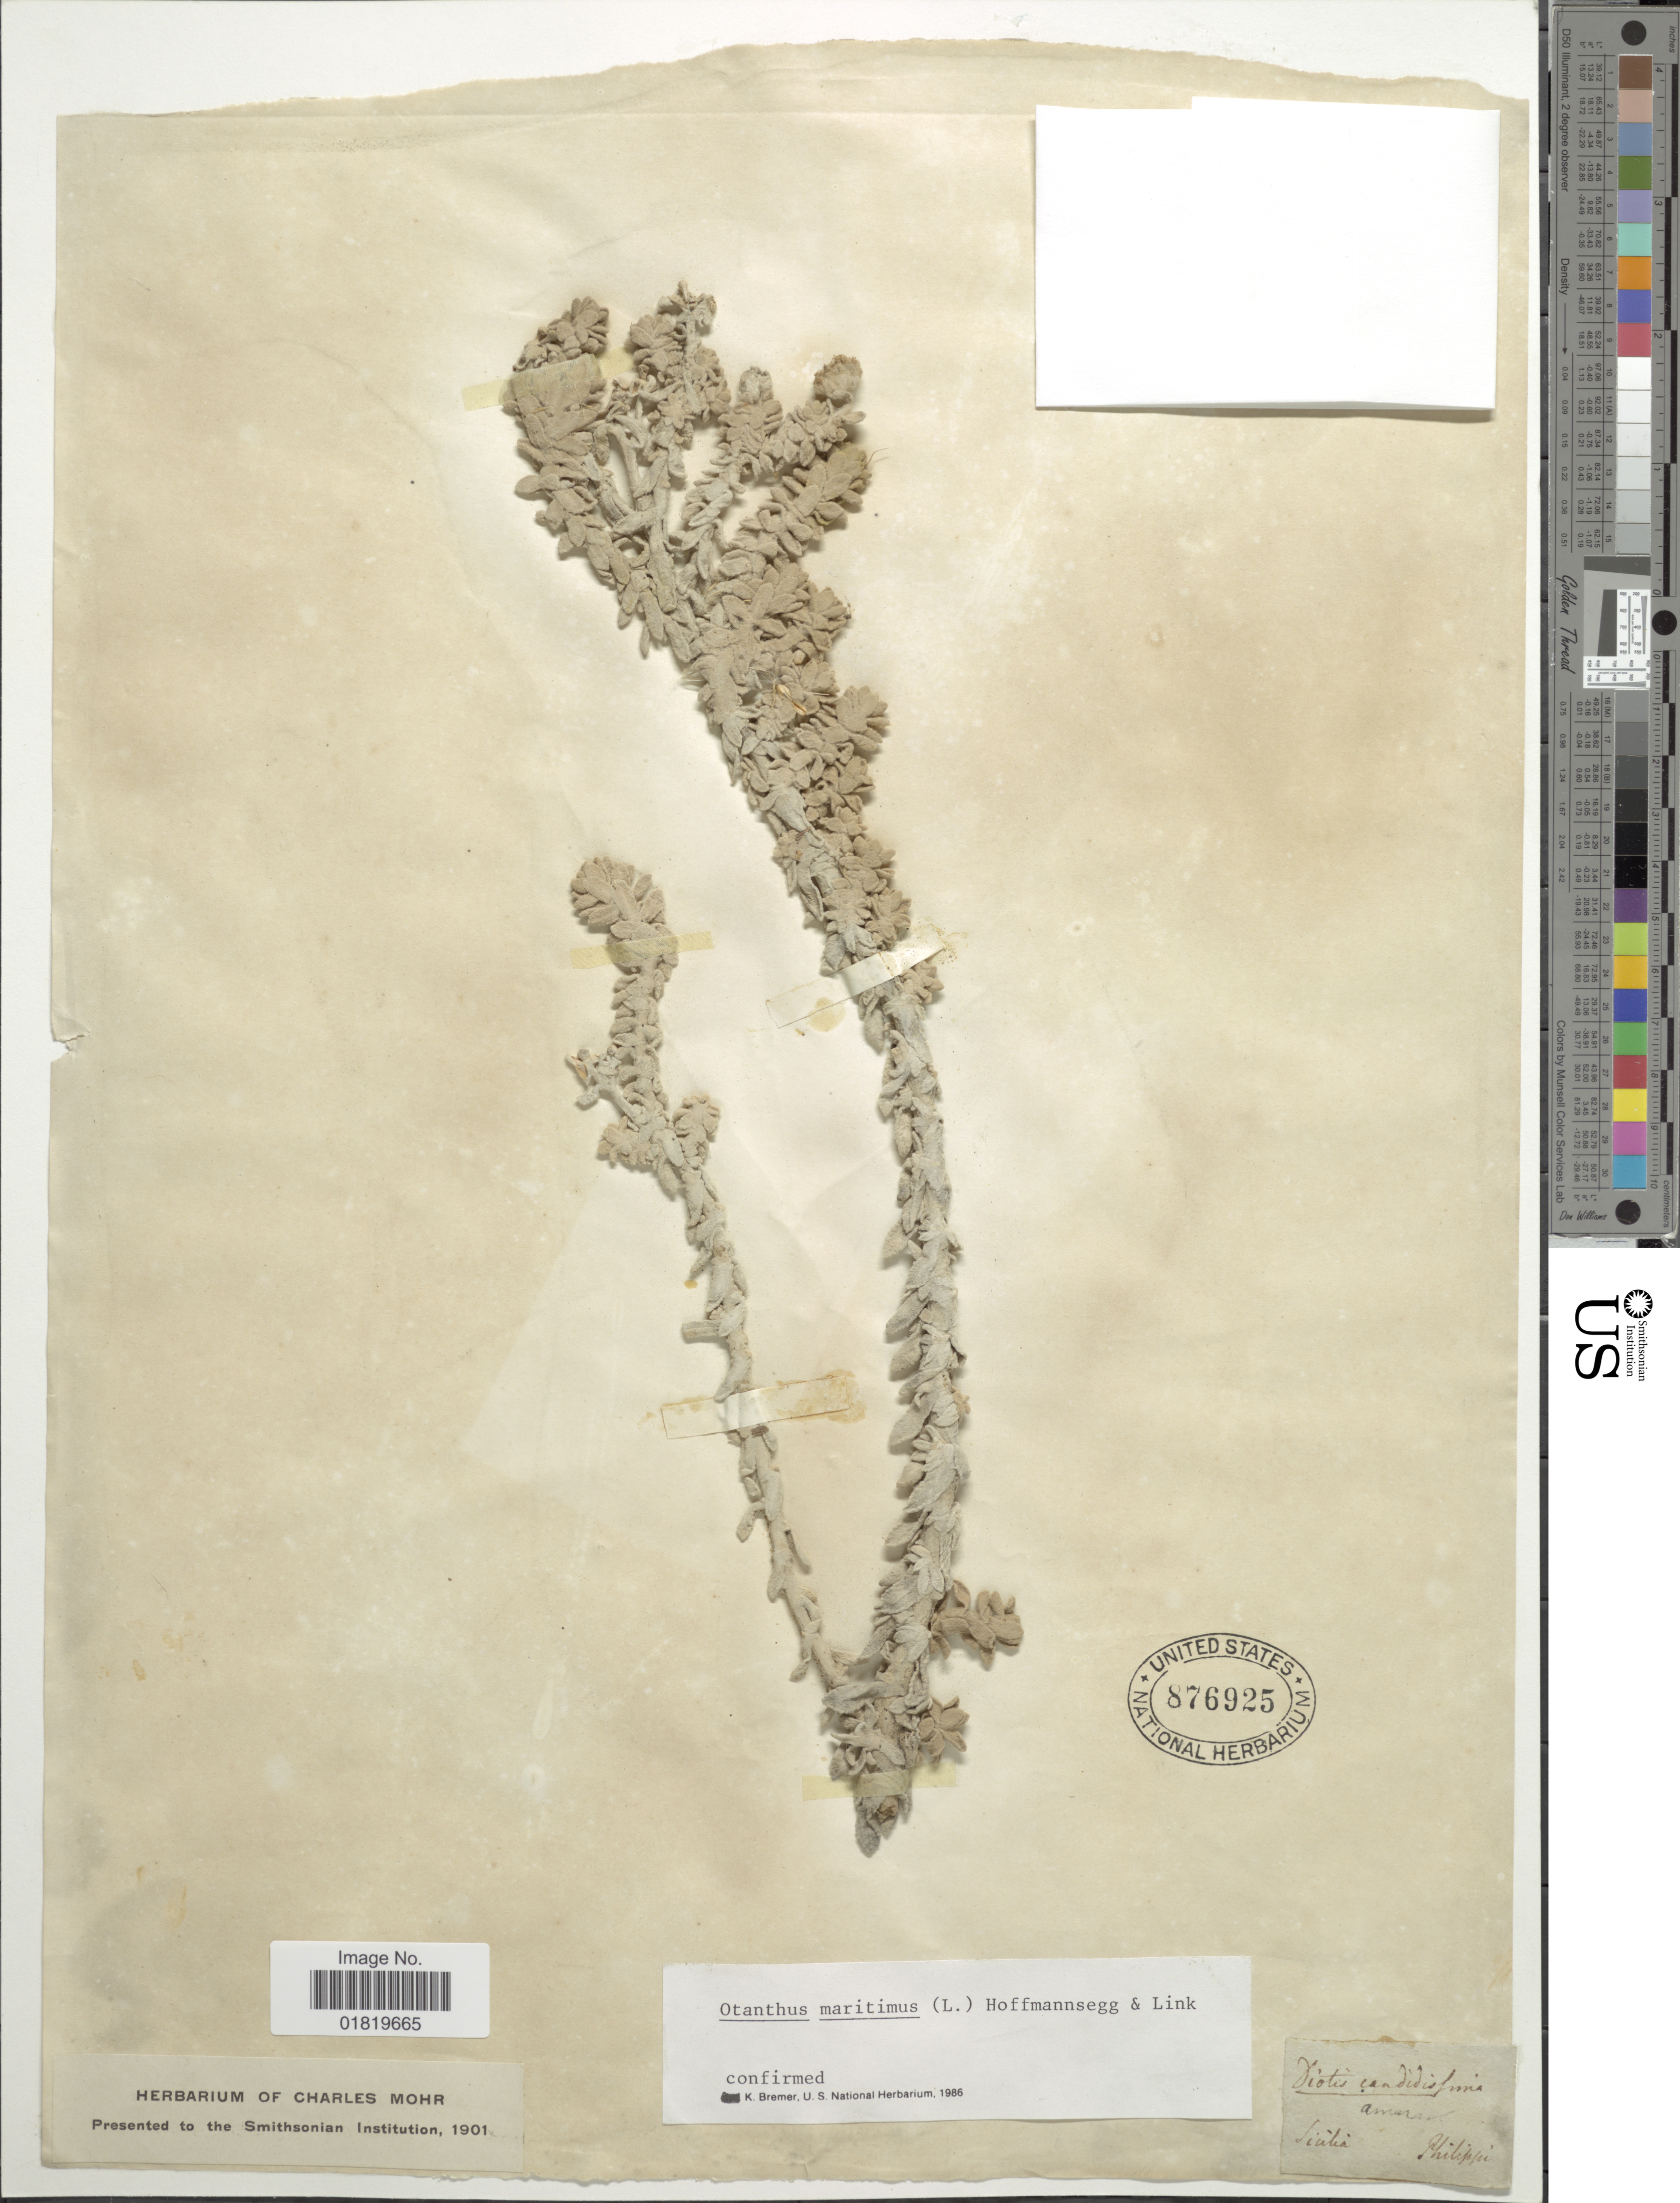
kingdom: Plantae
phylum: Tracheophyta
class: Magnoliopsida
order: Asterales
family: Asteraceae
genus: Otanthus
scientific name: Otanthus maritimus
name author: (L.) Hoffmanns. & Link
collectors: Philippi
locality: Sinka [interpreted]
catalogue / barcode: US 876925